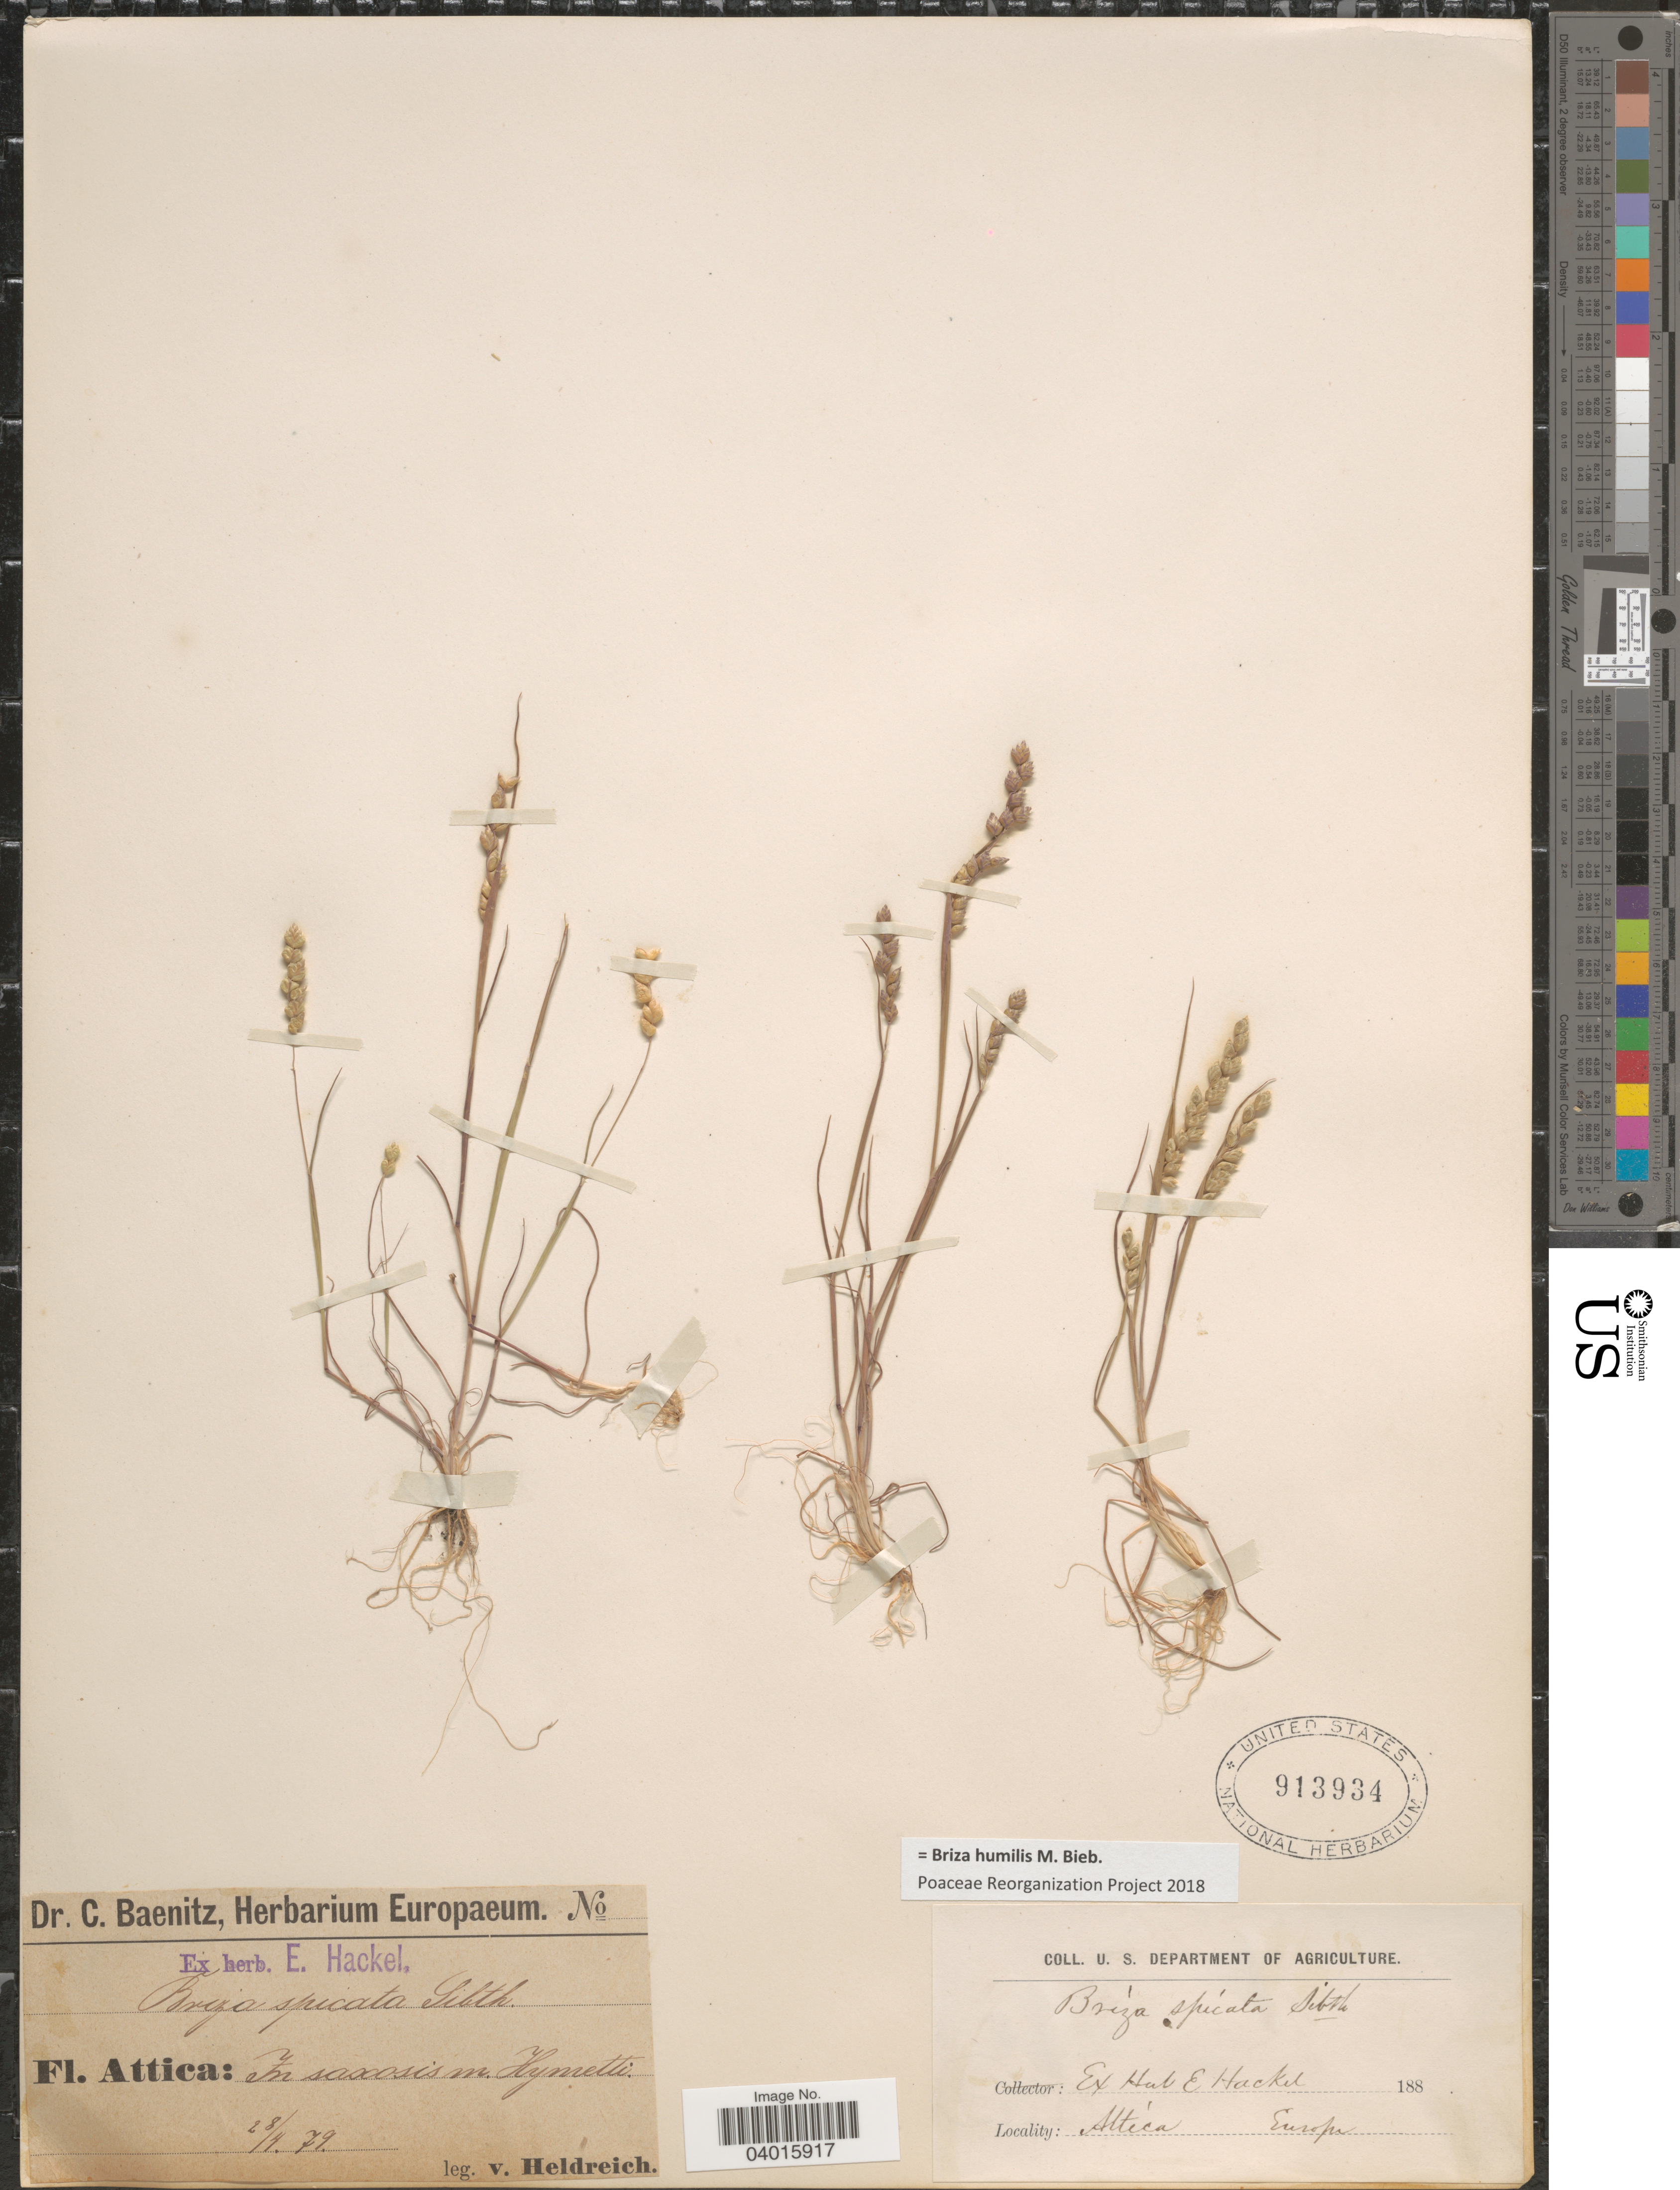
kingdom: Plantae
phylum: Tracheophyta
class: Liliopsida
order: Poales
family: Poaceae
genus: Briza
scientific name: Briza humilis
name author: M. Bieb.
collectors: Heldreich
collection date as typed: Transcribed d/m/y: 28/4/79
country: Greece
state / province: Attica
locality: In saxosis m. Hymetti.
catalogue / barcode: US 913934